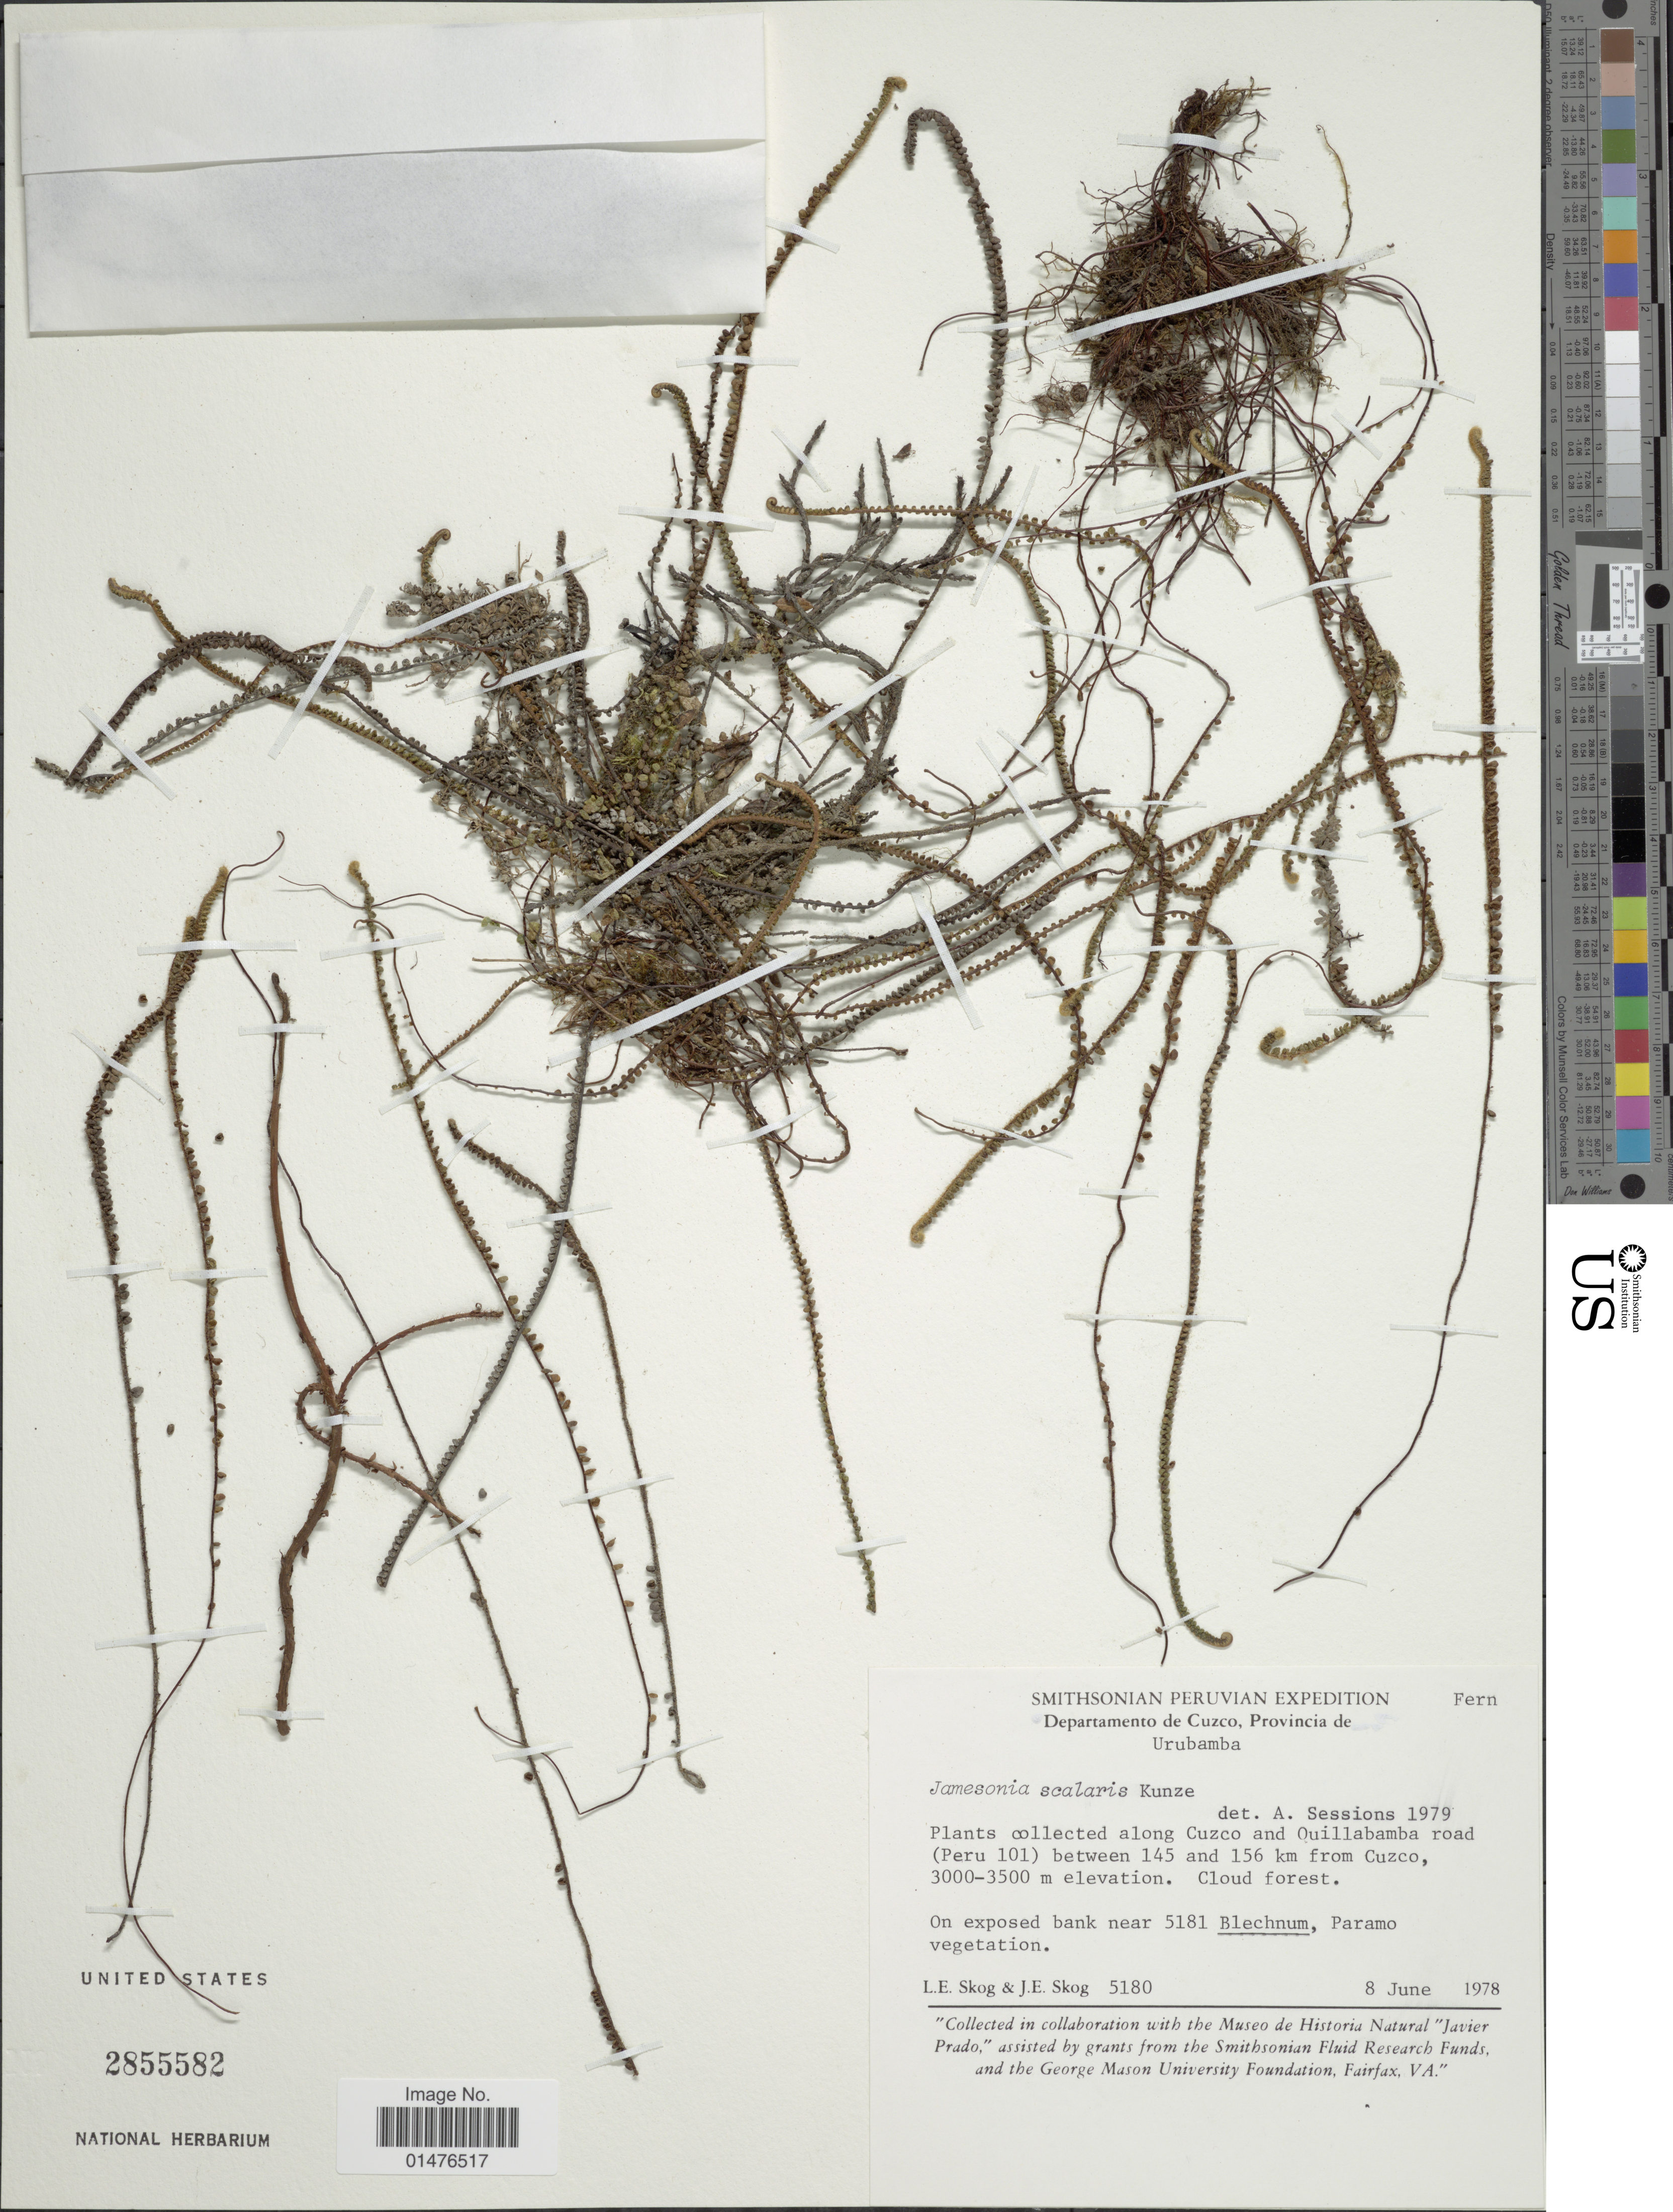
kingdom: Plantae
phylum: Tracheophyta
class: Polypodiopsida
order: Polypodiales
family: Pteridaceae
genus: Jamesonia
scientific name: Jamesonia scalaris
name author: Kunze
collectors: L. E. Skog & J. E. Skog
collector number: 5180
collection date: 1978-06-08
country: Peru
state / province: Cusco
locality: Provincia de Urubamba. Plants collected along Cuzco and Quillabamba road (Peru 101) between 145 and 156 km from Cuzco. On exposed bank near 5181 Blechnum, Paramo vegetation.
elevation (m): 3000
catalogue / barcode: US 2855582